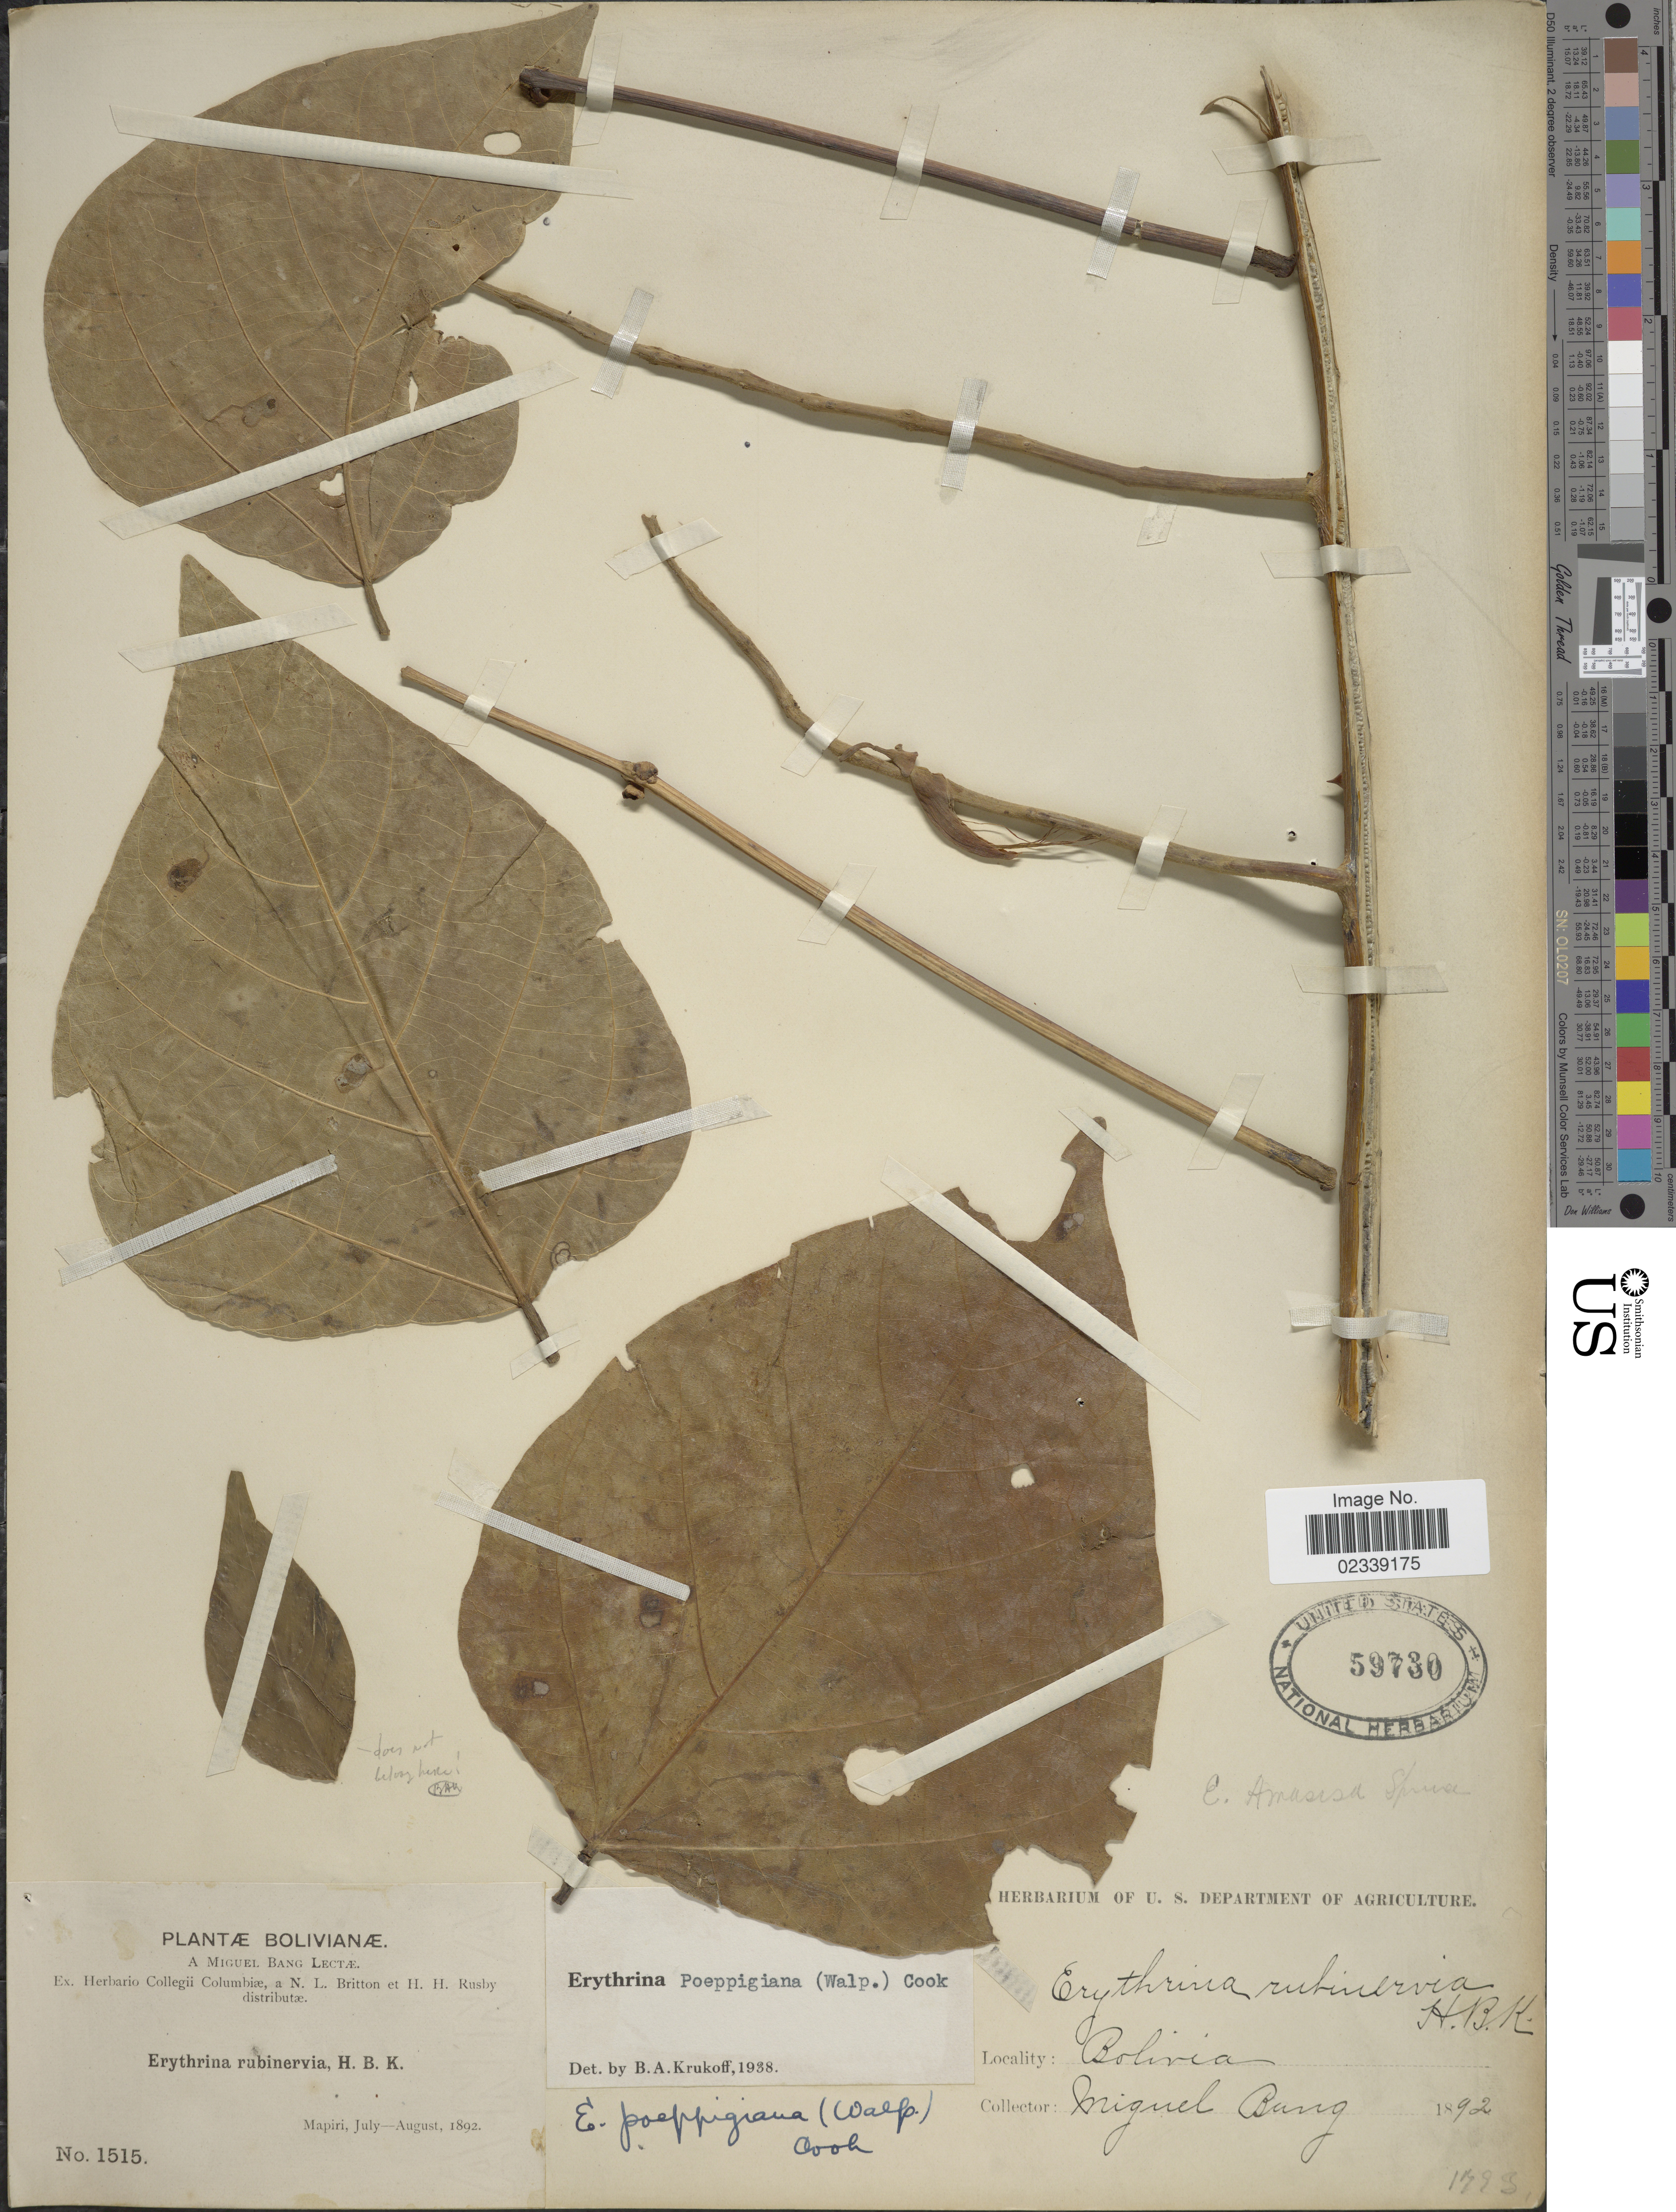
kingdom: Plantae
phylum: Tracheophyta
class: Magnoliopsida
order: Fabales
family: Fabaceae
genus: Erythrina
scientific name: Erythrina poeppigiana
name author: (Walp.) O.F. Cook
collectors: M. Bang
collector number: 1515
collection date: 1892-07/1892-08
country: Bolivia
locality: Mapiri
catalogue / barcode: US 59730